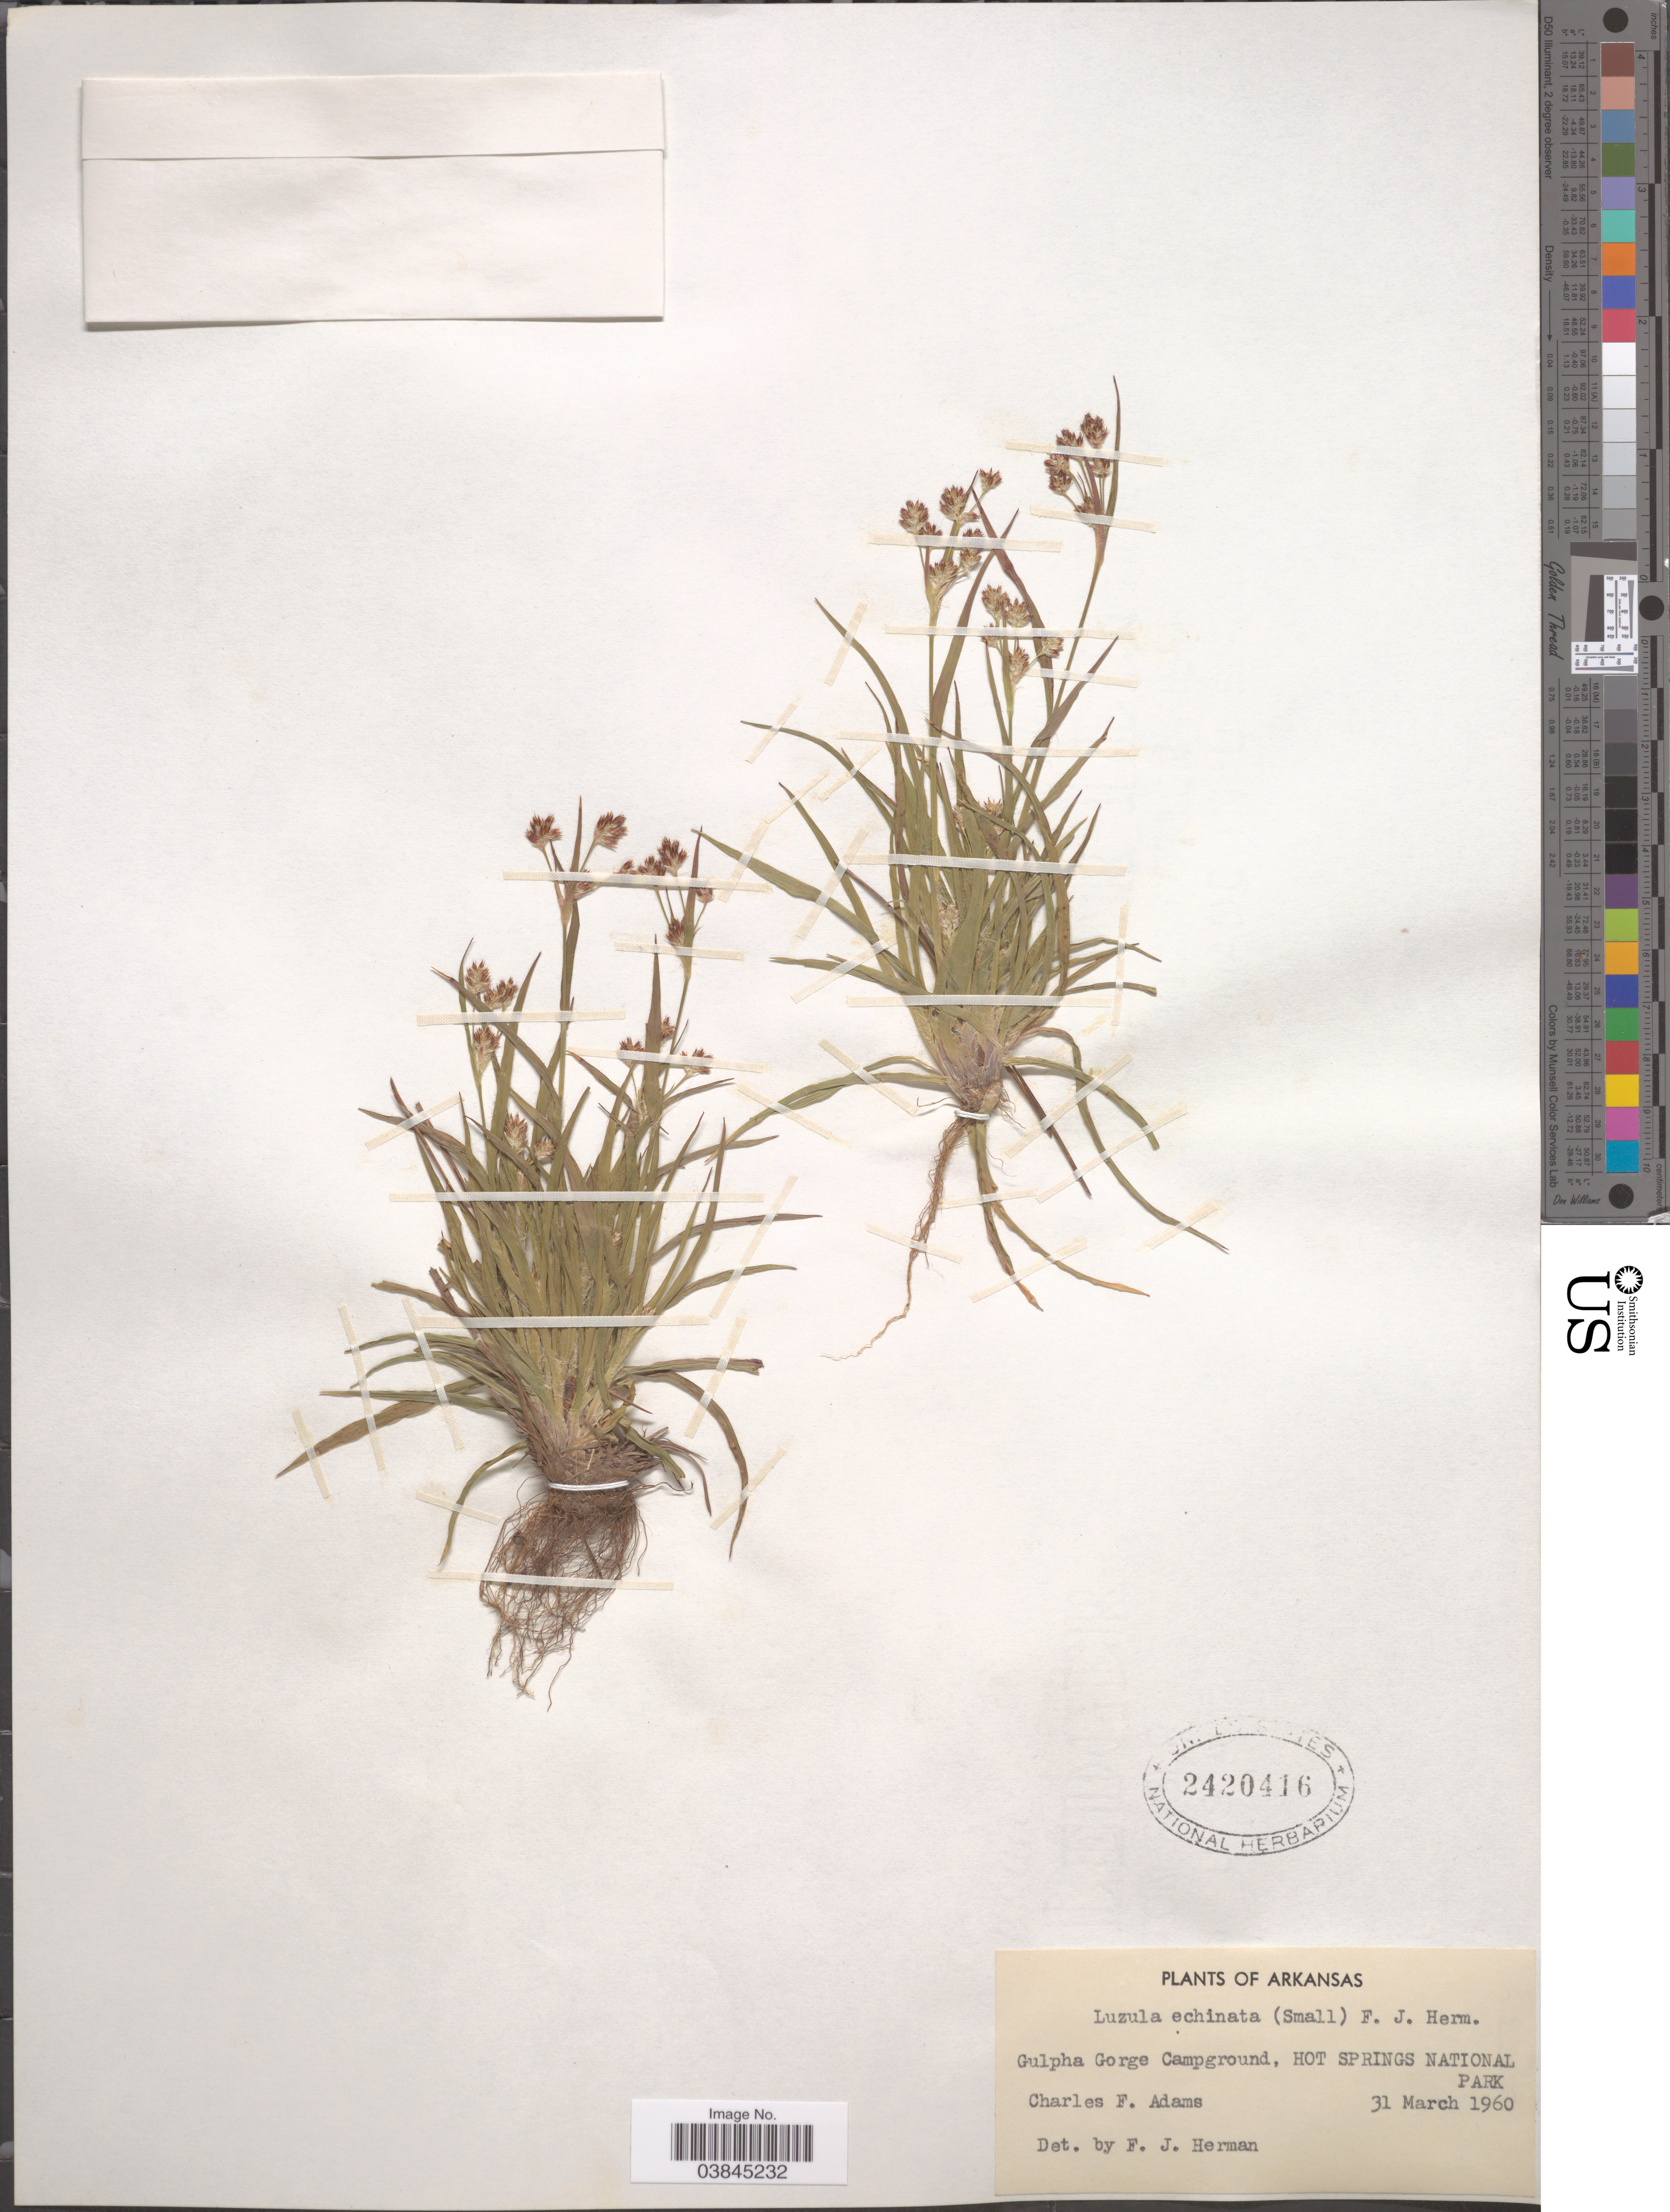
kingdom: Plantae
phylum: Tracheophyta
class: Liliopsida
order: Poales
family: Juncaceae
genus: Luzula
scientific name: Luzula campestris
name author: (L.) DC.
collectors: C. F. Adams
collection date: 1960-03-31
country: United States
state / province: Arkansas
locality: Gulpha Gorge Campground, hot Springs National Park.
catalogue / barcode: US 2420416